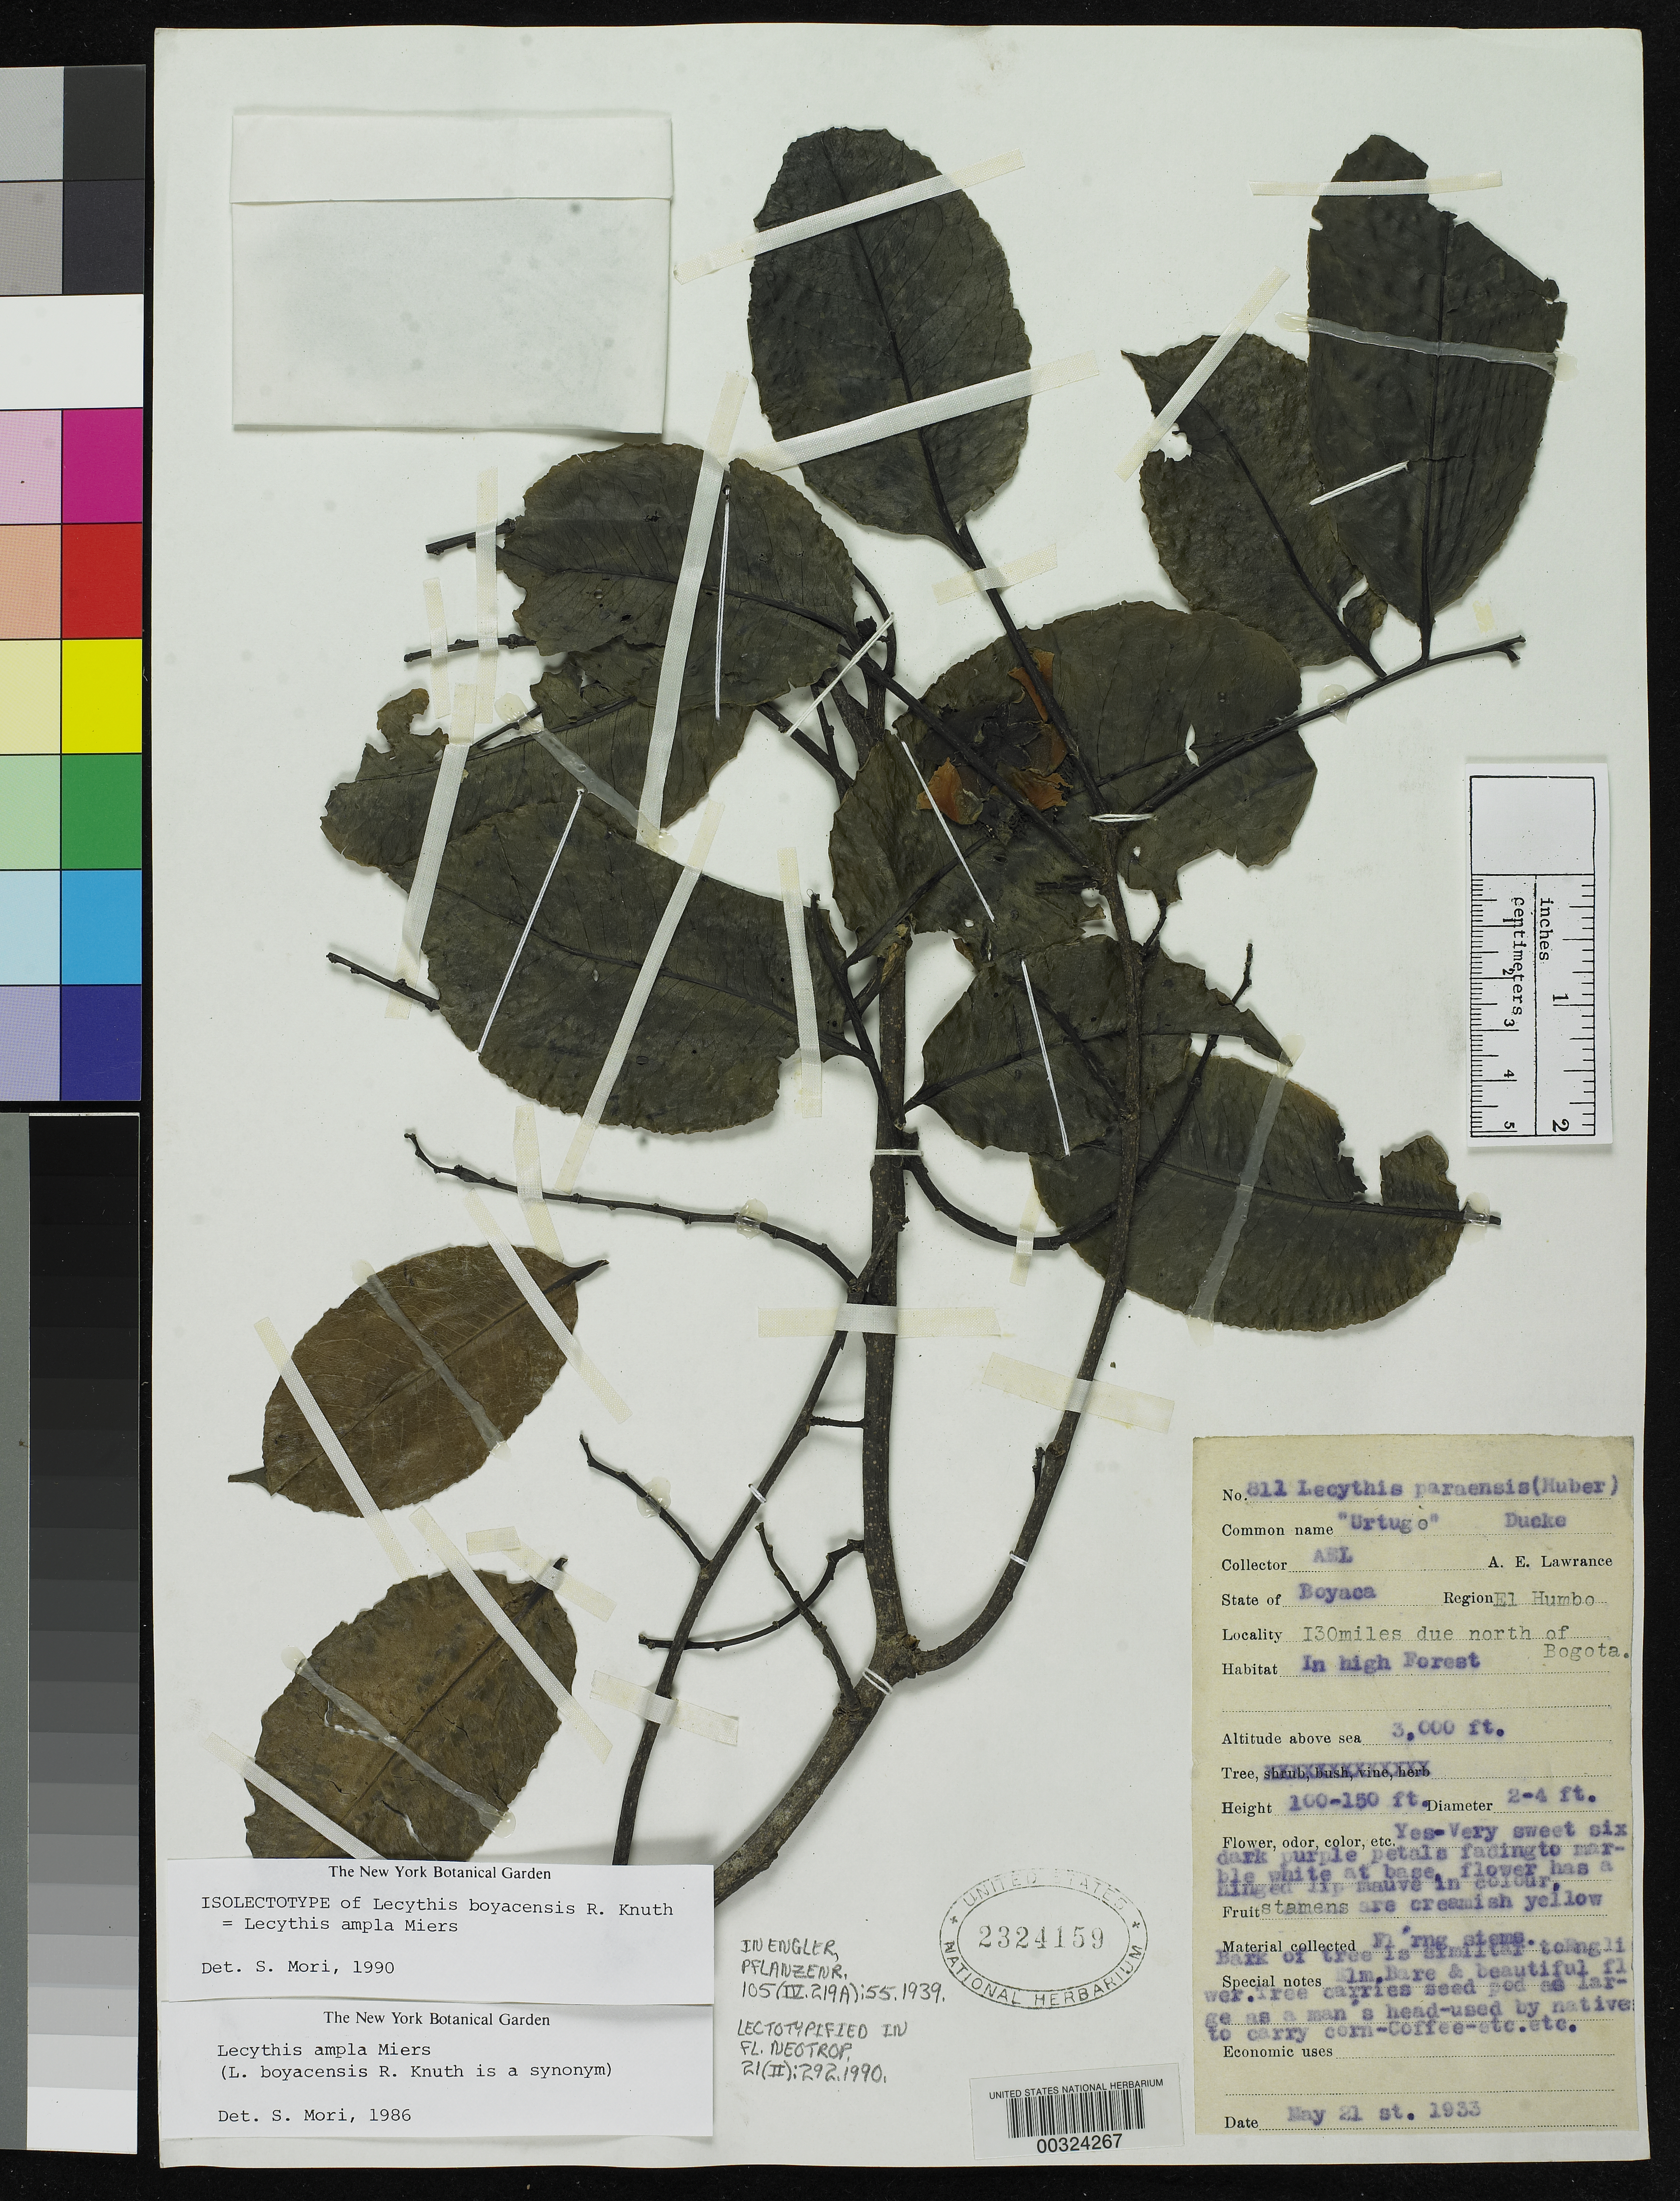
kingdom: Plantae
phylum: Tracheophyta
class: Magnoliopsida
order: Ericales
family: Lecythidaceae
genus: Lecythis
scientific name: Lecythis boyacensis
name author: R. Knuth in Engl.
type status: Isolectotype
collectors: A. Lawrance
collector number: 811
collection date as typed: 21 May 1933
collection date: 1933-05-21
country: Colombia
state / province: Boyacá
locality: El HUmbo Region,120 mi due N of Bogota.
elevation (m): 914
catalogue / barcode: US 2324159